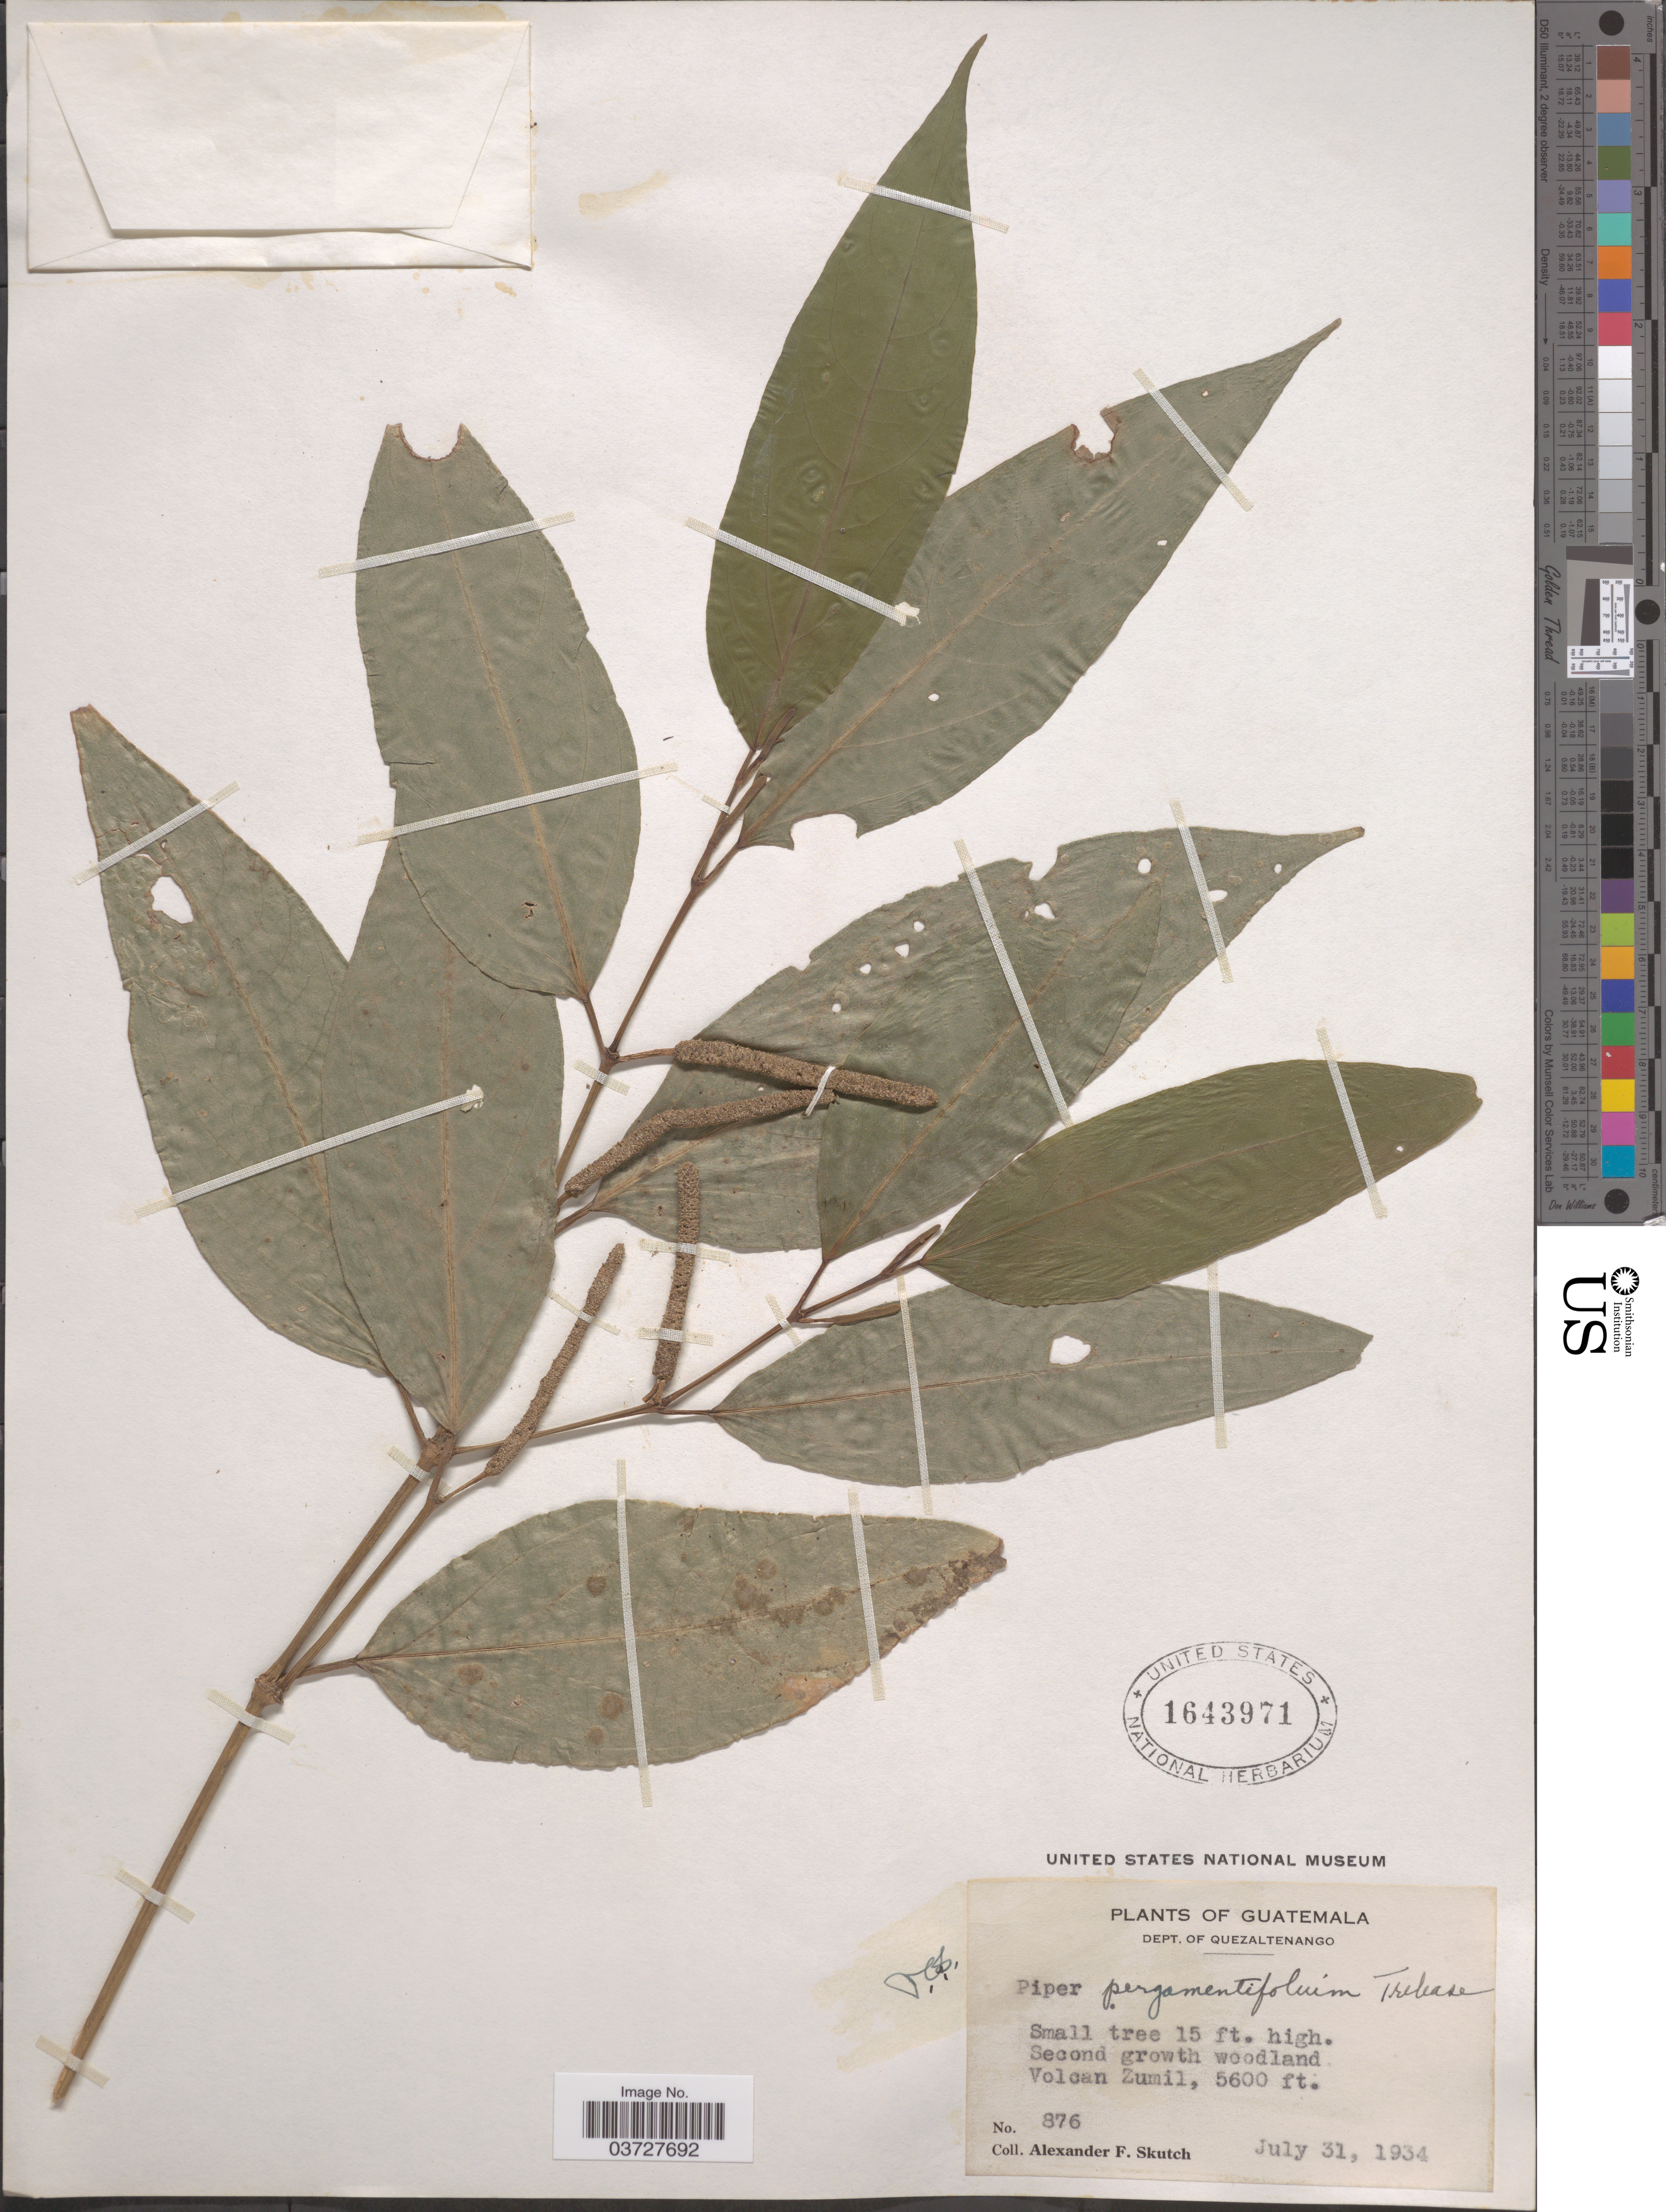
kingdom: Plantae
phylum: Tracheophyta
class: Magnoliopsida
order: Piperales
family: Piperaceae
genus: Piper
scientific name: Piper pergamentifolium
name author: Trel. & Standl.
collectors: A. F. Skutch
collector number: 876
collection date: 1934-07-31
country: Guatemala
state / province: Quetzaltenango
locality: Dept. of Quezaltenango. Second growth woodland Volcan Zumil.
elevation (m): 1707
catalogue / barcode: US 1643971